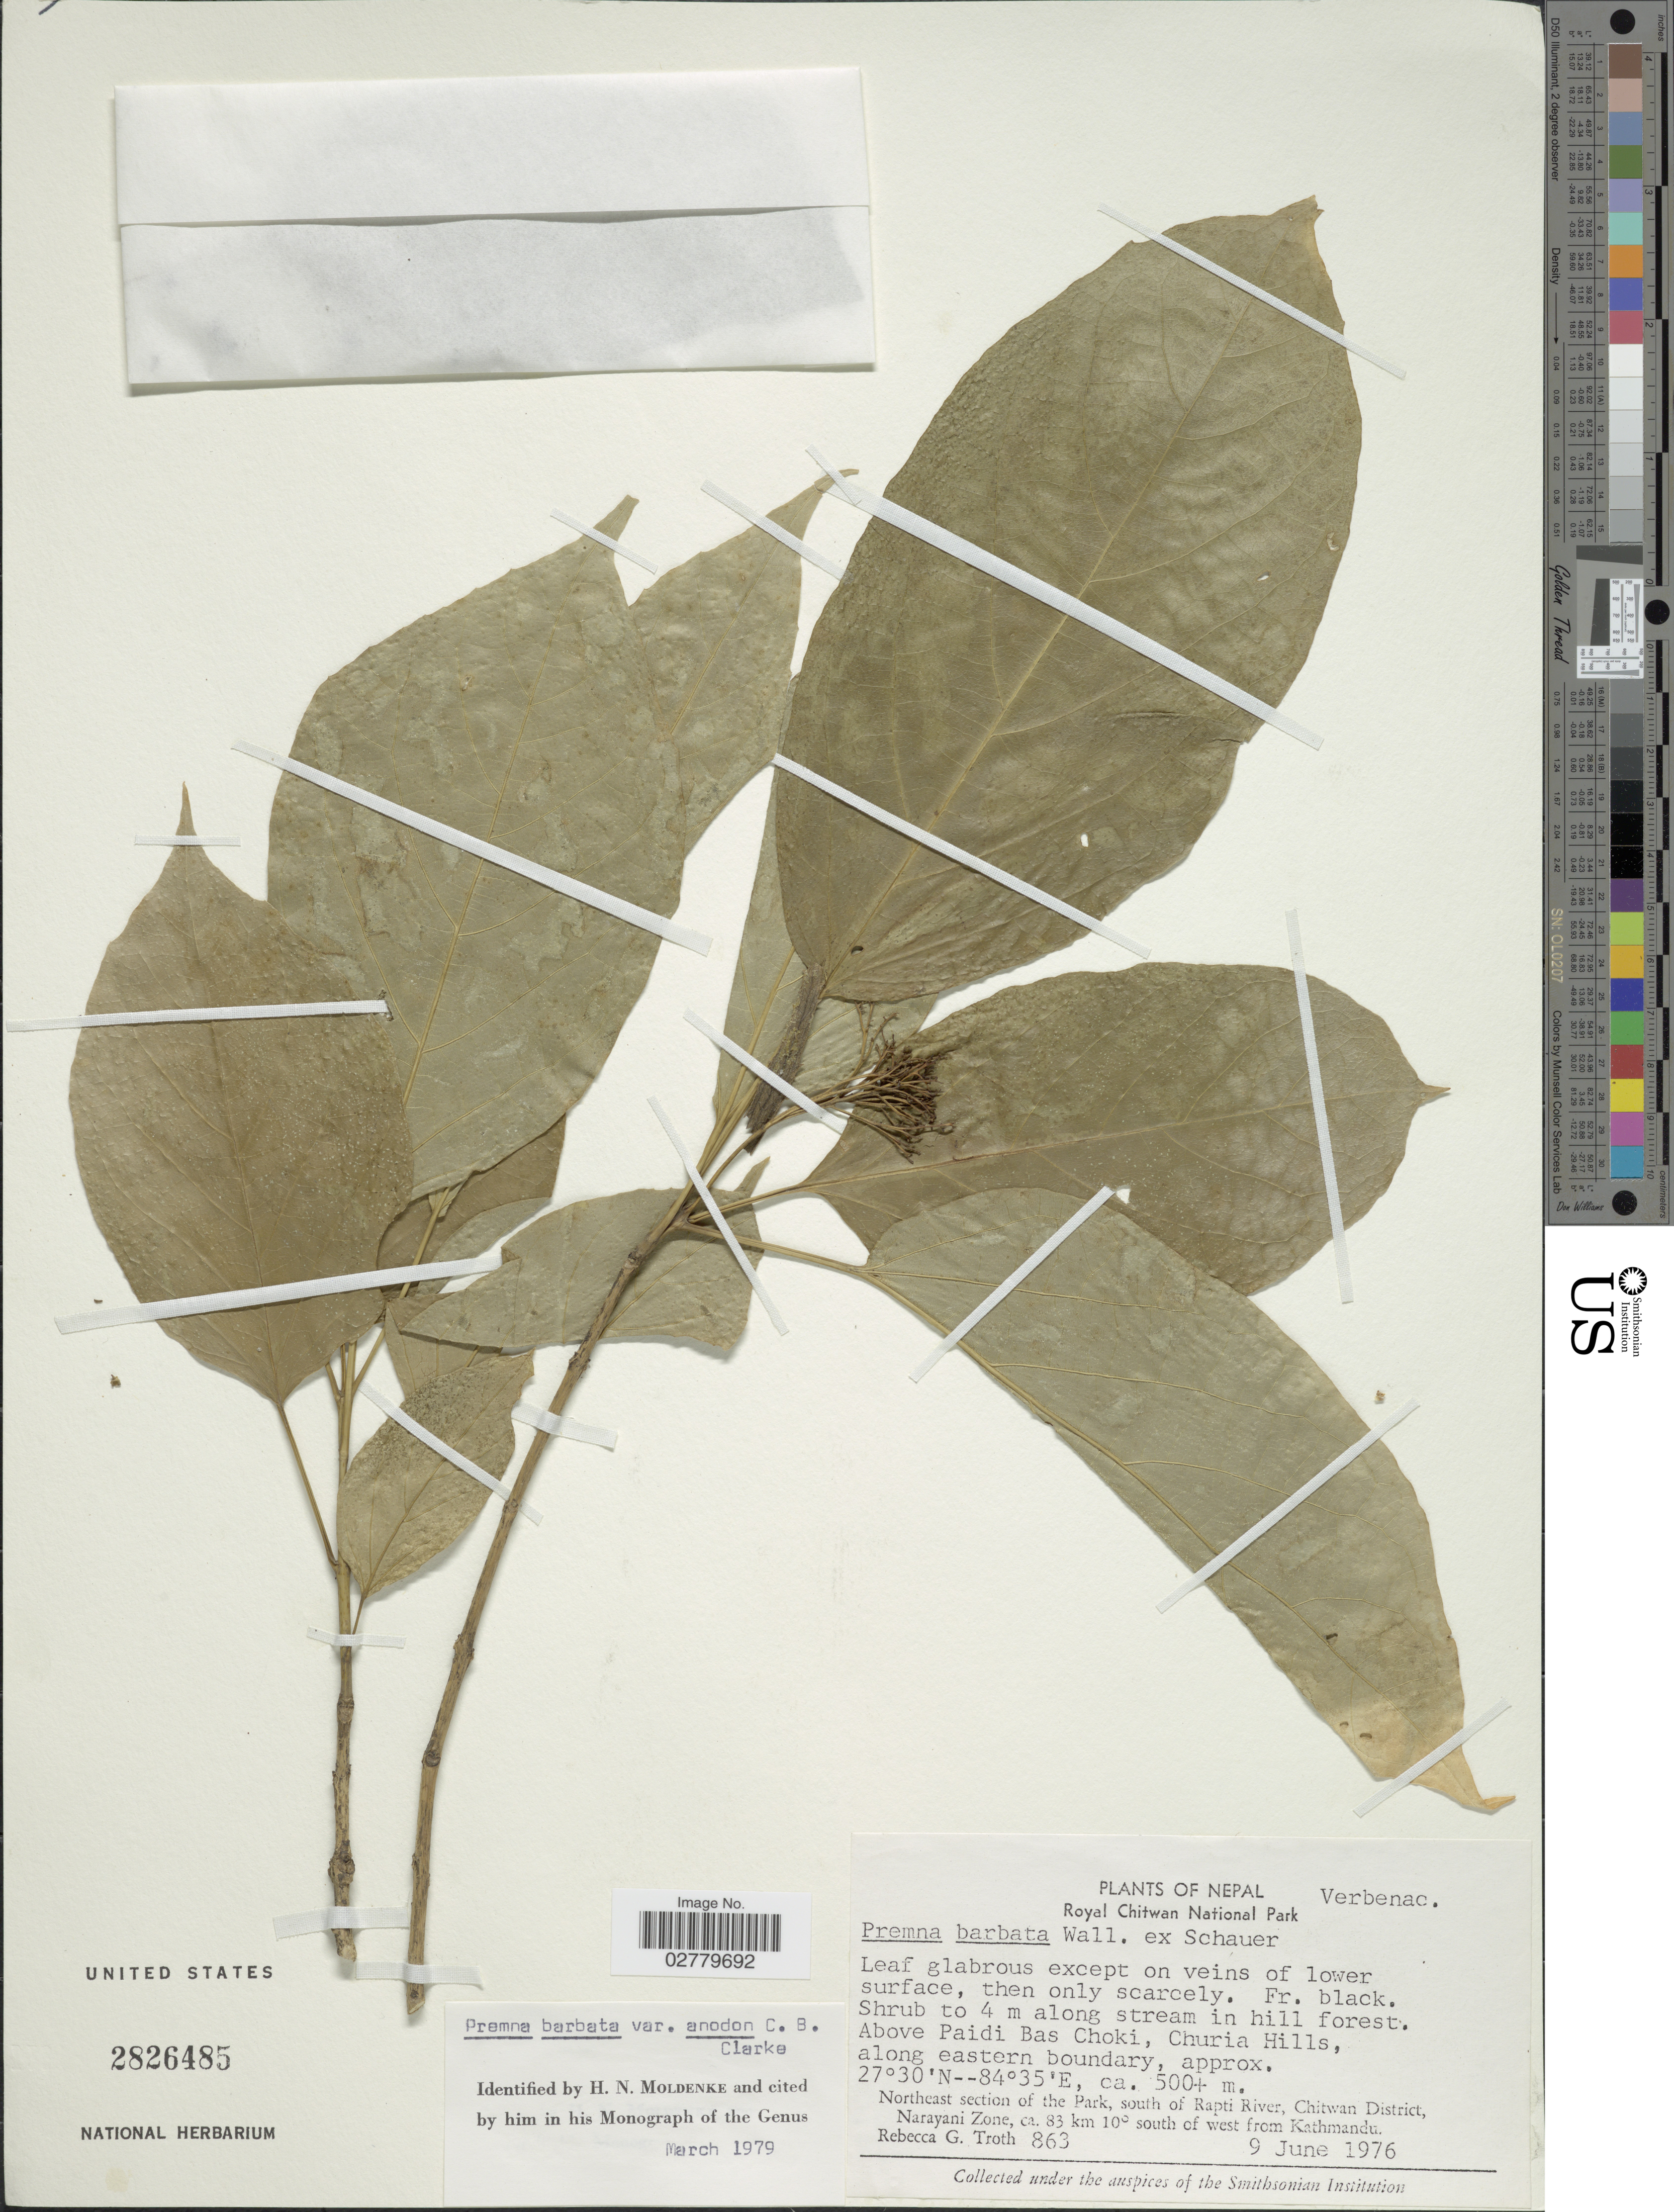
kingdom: Plantae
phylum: Tracheophyta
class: Magnoliopsida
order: Lamiales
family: Lamiaceae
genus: Premna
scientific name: Premna barbata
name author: Wall. ex Schauer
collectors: R. Troth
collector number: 863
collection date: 1976-06-09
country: Nepal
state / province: Narayani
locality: Royal Chitwan National Park. Above Paidi Bas Choki, Churia Hills, along eastern boundary. Northeast section of the Park, south of Rapti River, Chitwan District, Narayani Zone, ca. 83 km 10° south of west from Kathmandu.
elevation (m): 500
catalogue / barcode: US 2826485